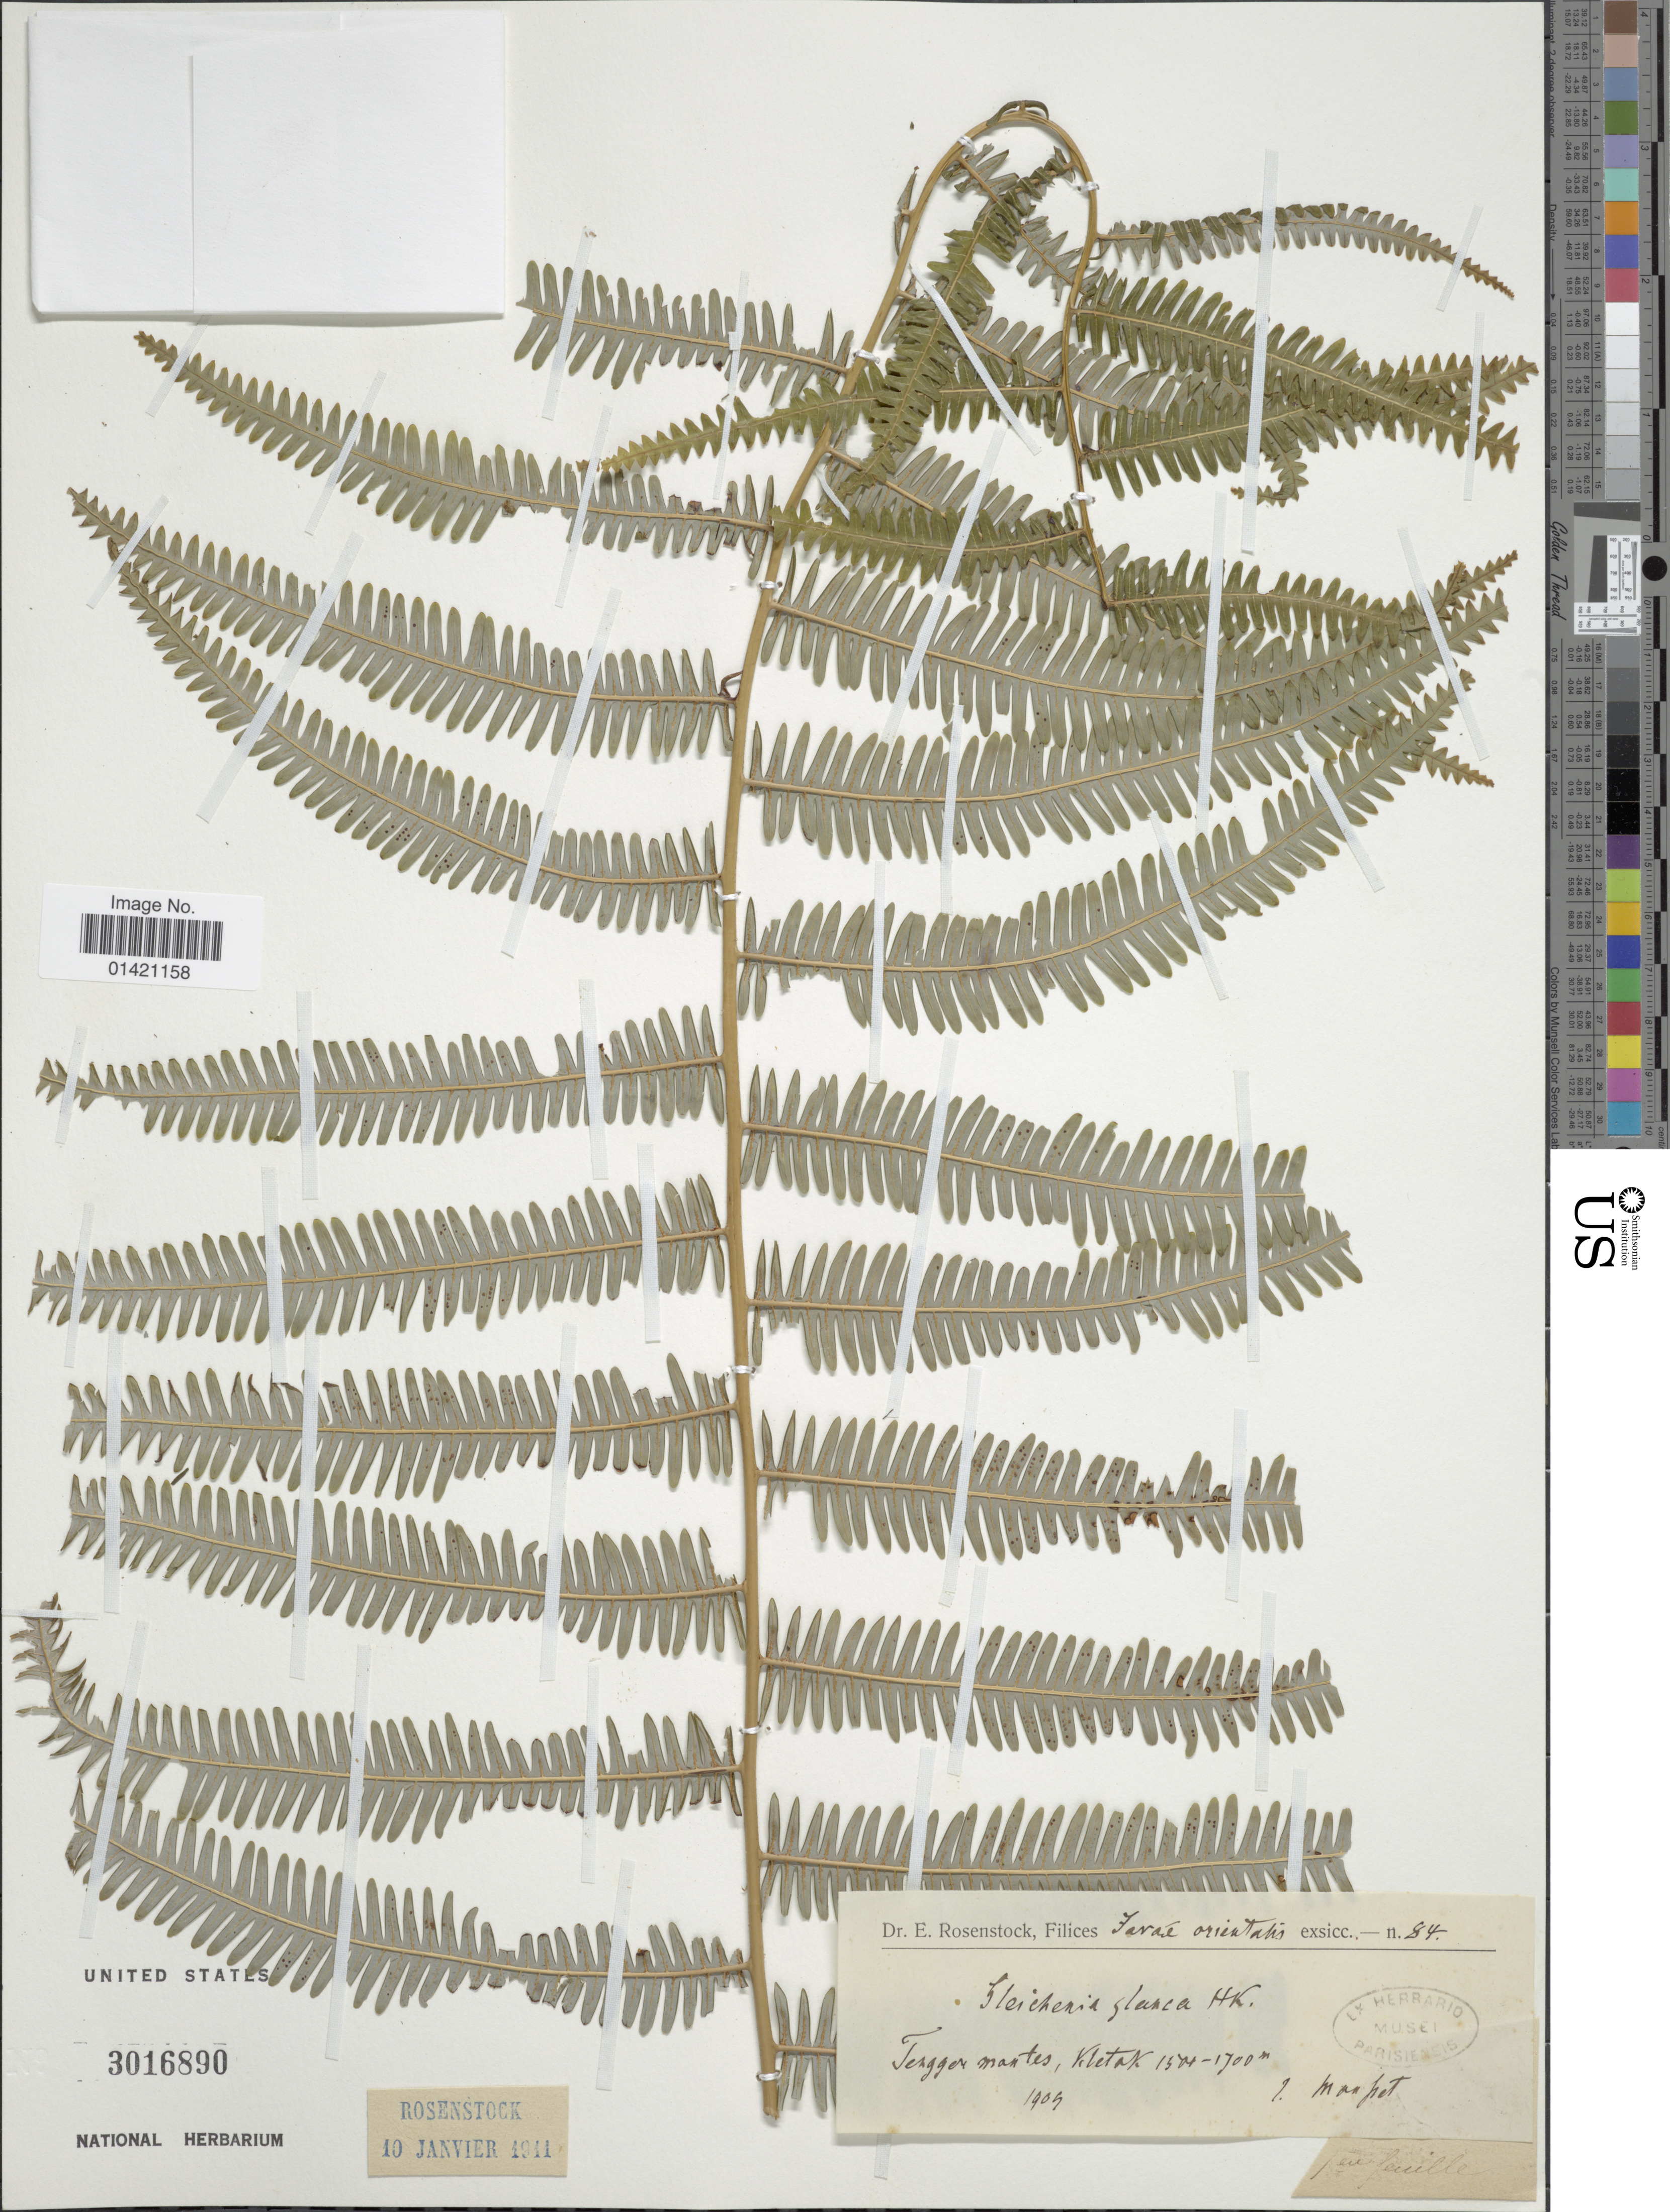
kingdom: Plantae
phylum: Tracheophyta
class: Polypodiopsida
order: Gleicheniales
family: Gleicheniaceae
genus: Diplopterygium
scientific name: Diplopterygium longissimum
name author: (Blume) Nakai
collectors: Mousset, --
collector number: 84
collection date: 1909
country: Indonesia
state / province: Java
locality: Javae orientalis. Tengger montes, Kletak.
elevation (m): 1500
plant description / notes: Corrected "Kletax" to Kletak.; Corrected "Tengger mantes" to Tengger montes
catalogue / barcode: US 3016890